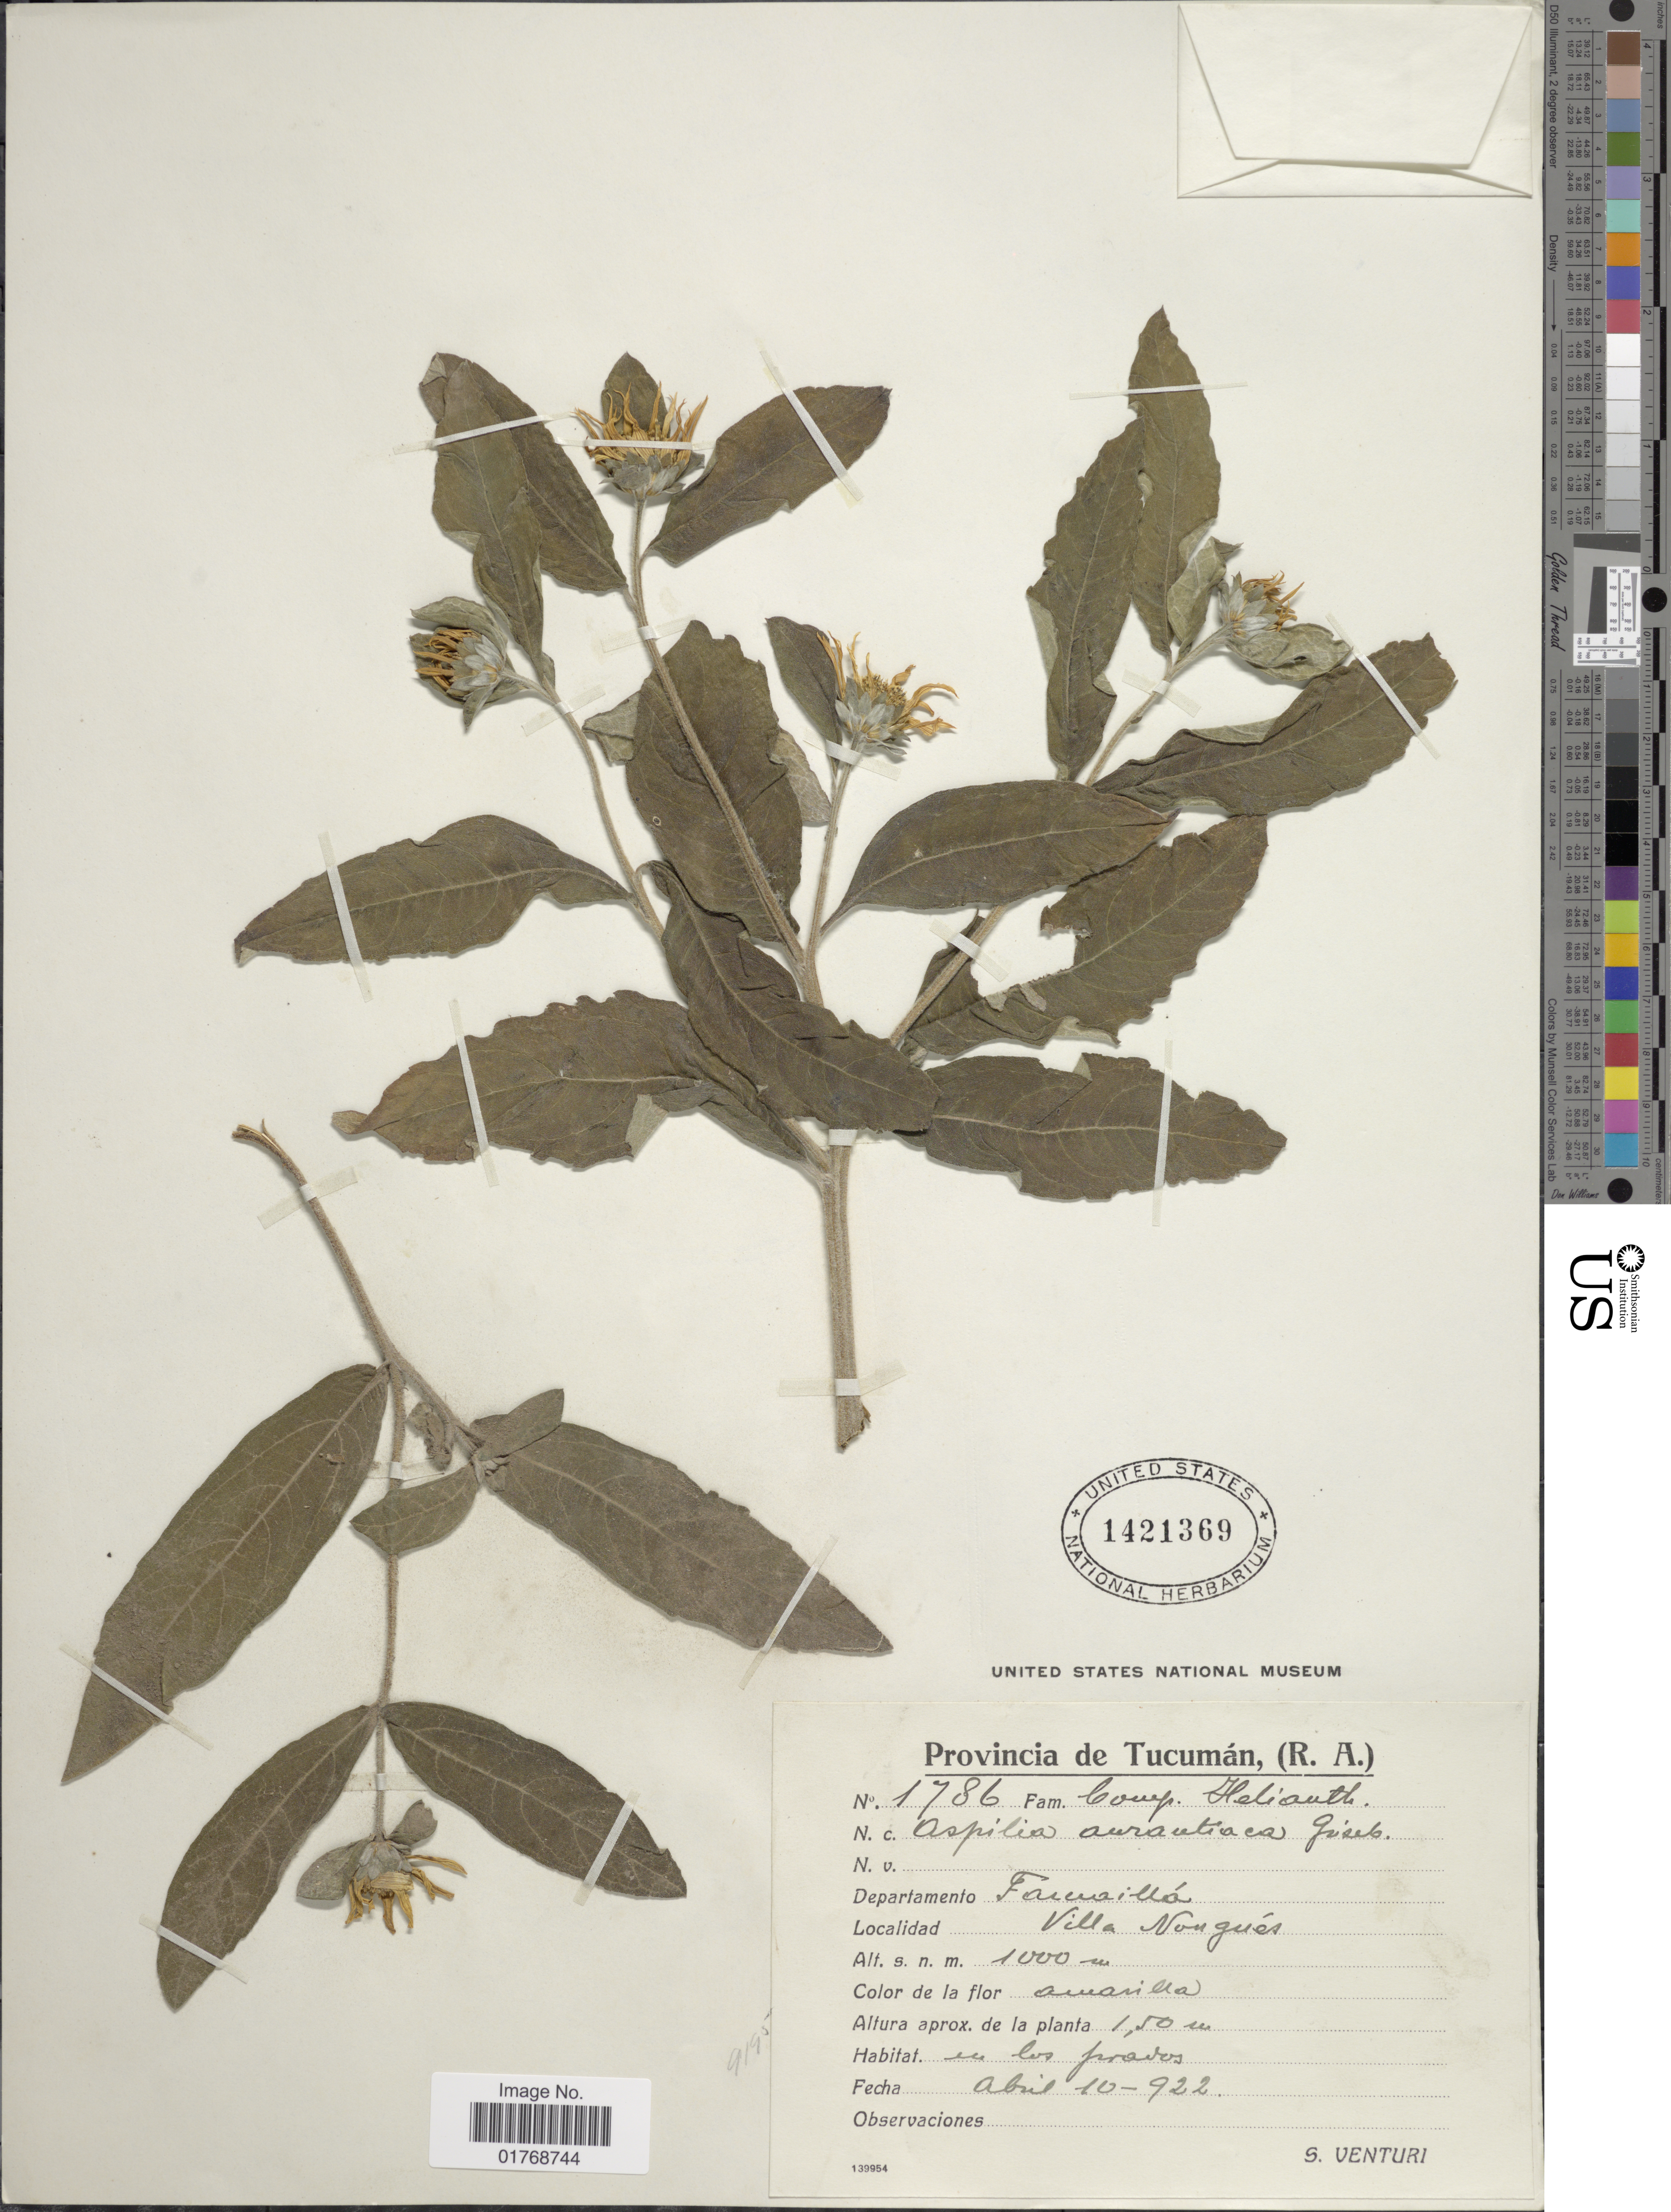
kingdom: Plantae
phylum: Tracheophyta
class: Magnoliopsida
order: Asterales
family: Asteraceae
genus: Viguiera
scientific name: Viguiera mollis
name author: Griseb.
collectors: S. Venturi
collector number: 1786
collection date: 1922-04-10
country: Argentina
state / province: Tucumán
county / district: Famailla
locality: Villa Nougués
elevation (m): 1000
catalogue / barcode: US 1421369